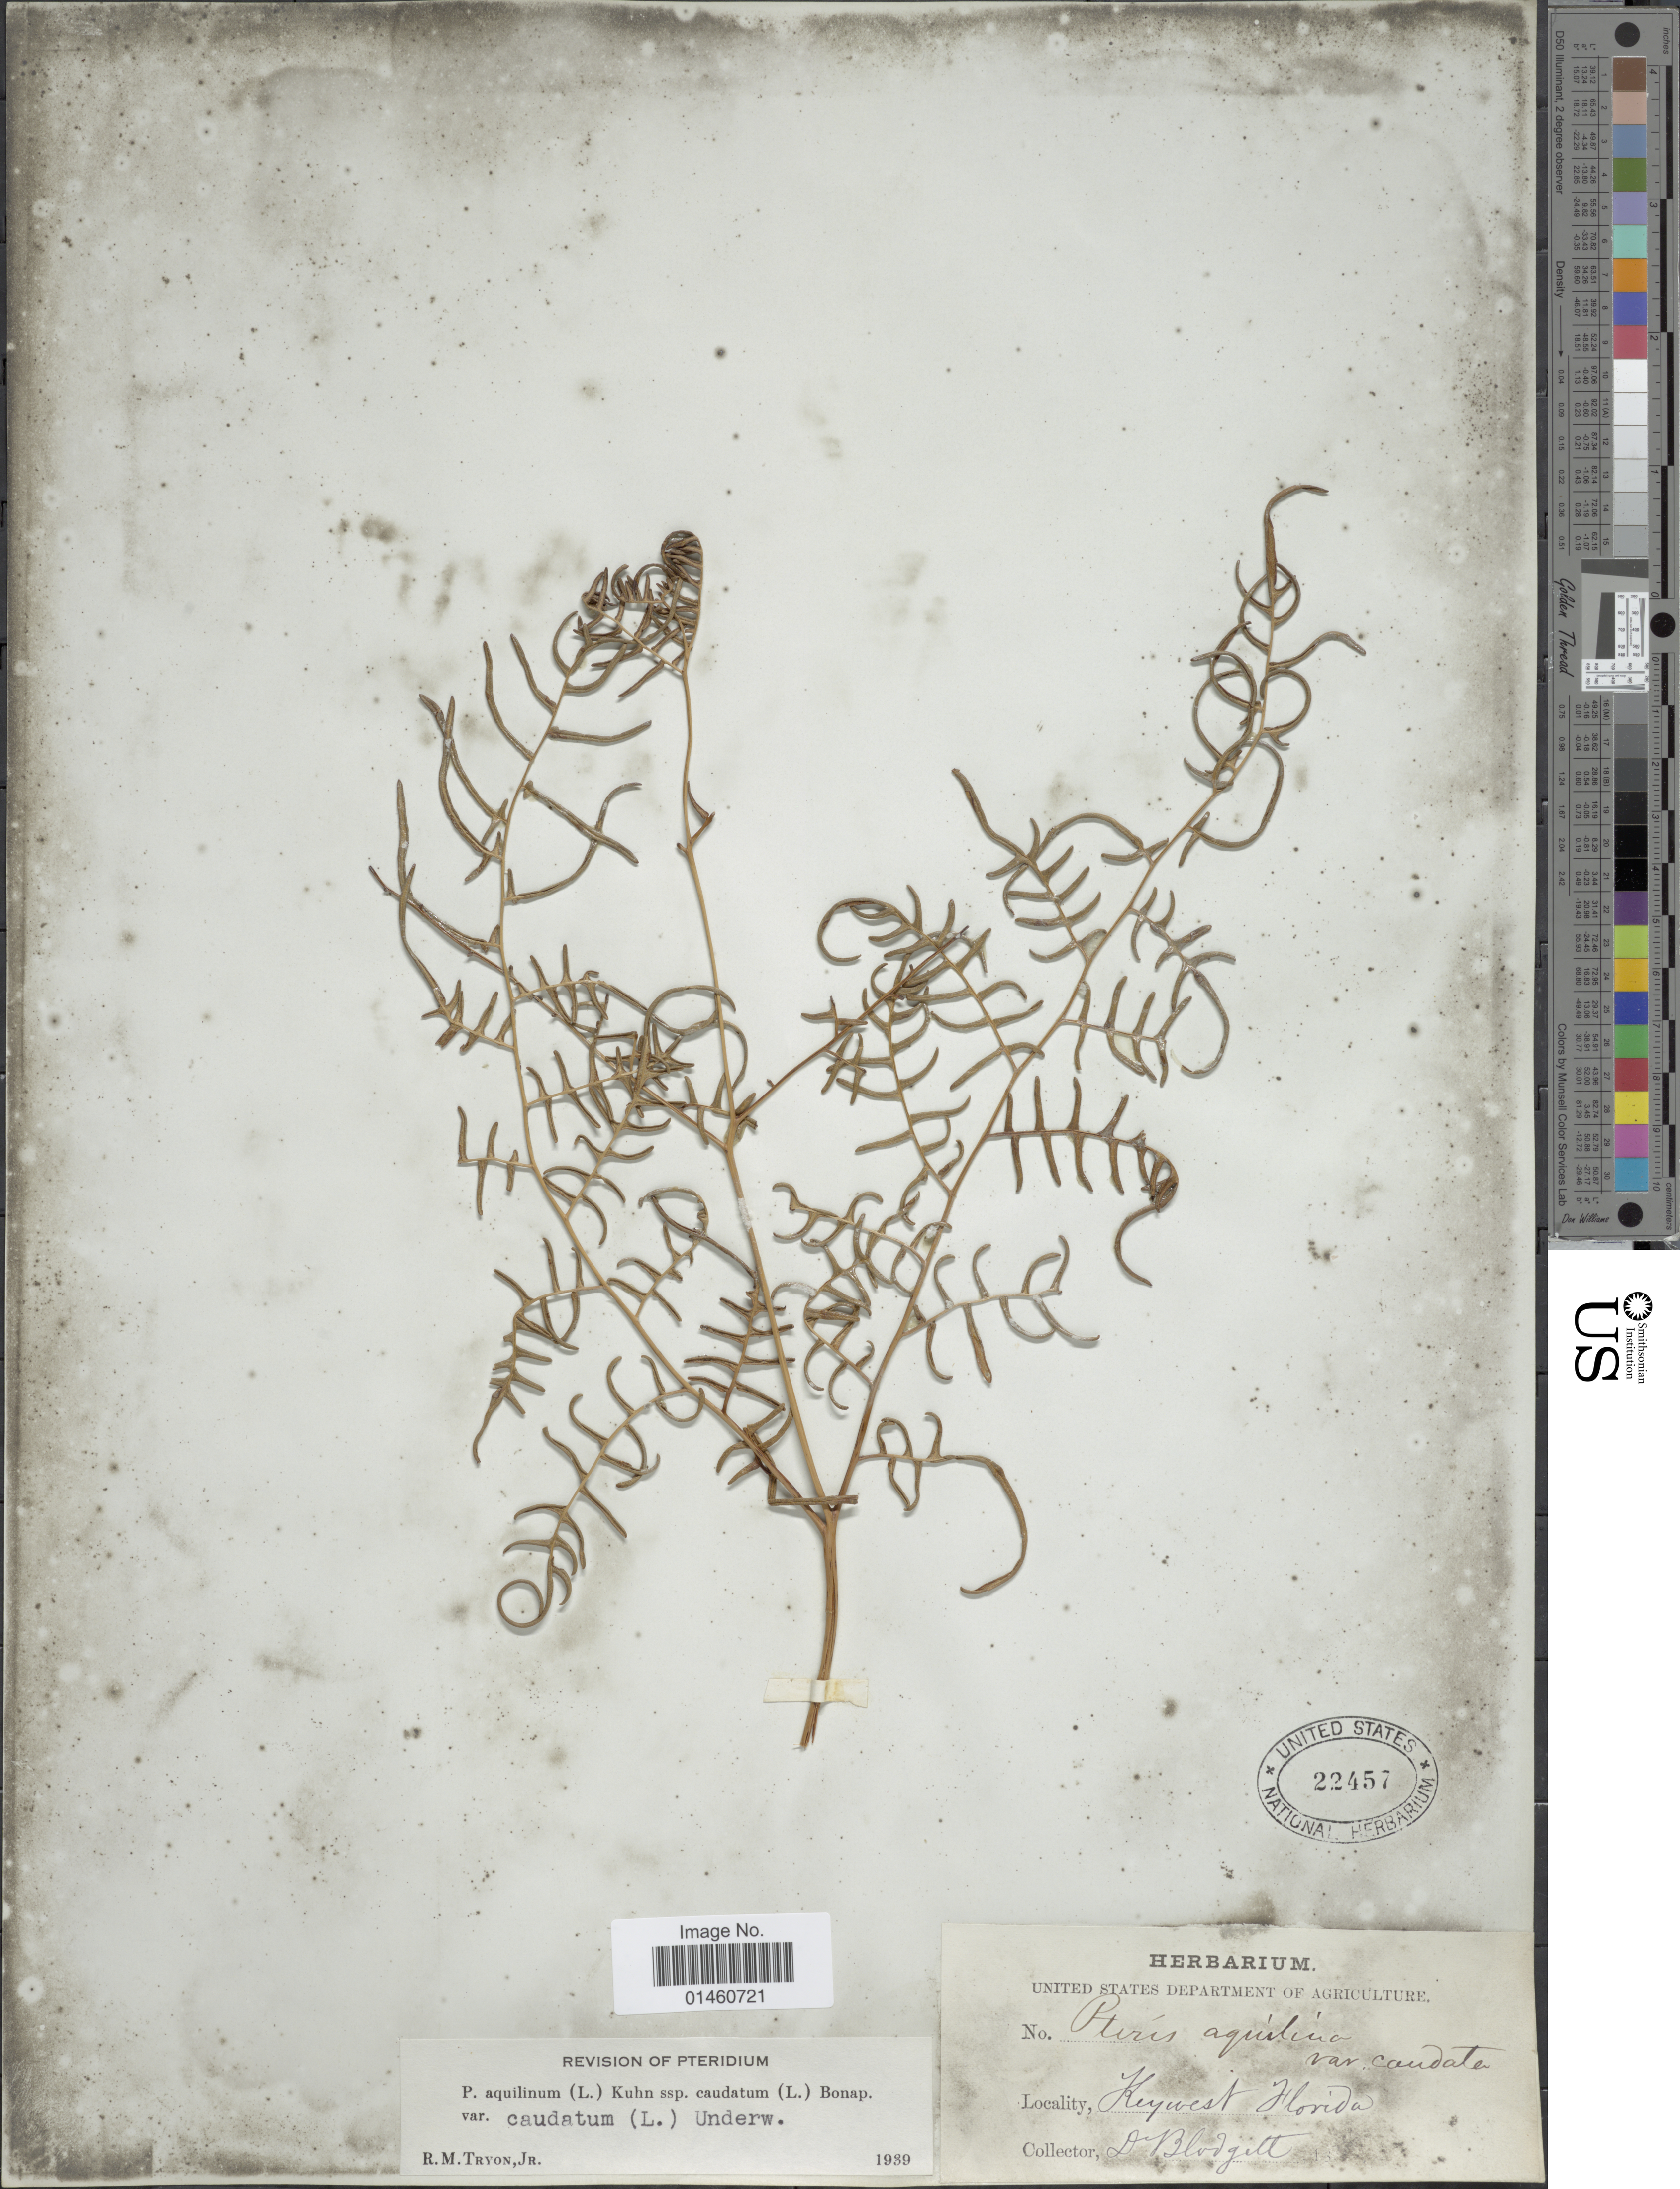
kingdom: Plantae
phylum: Tracheophyta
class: Polypodiopsida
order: Polypodiales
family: Dennstaedtiaceae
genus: Pteridium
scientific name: Pteridium caudatum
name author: (L.) Maxon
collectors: D. Blodgett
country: United States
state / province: Florida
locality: Keywest Florida.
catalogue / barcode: US 22457